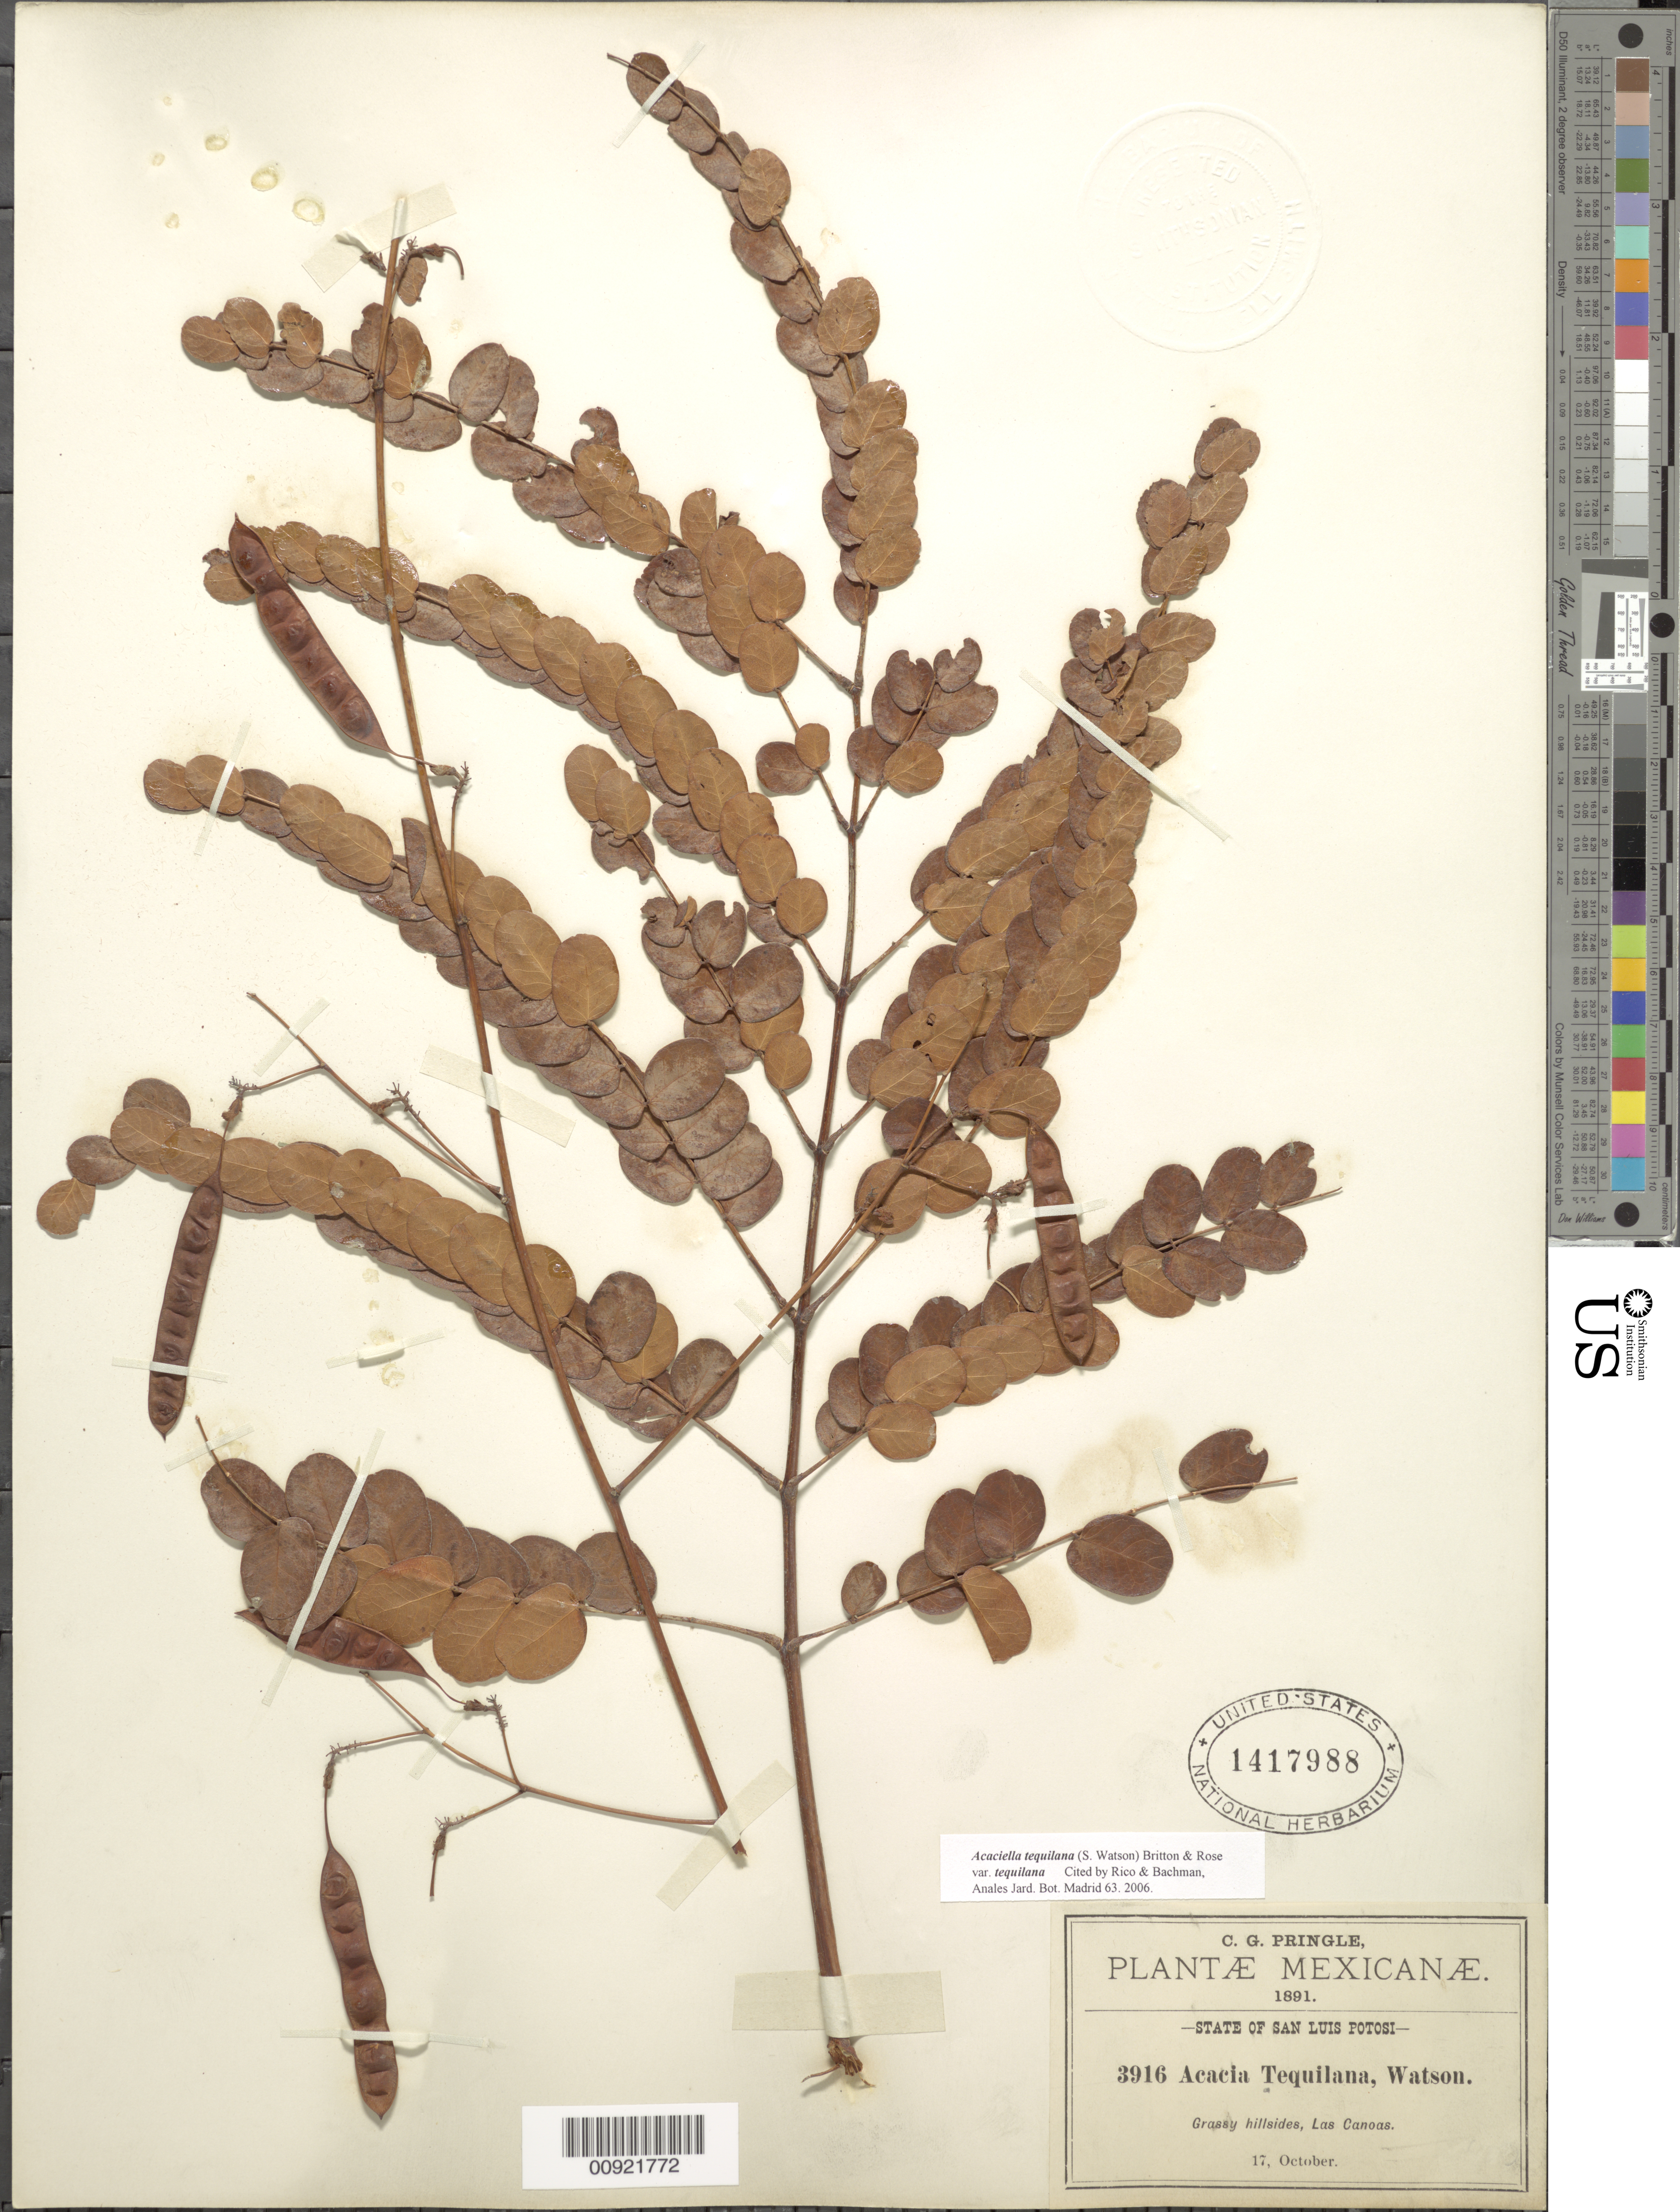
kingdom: Plantae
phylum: Tracheophyta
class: Magnoliopsida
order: Fabales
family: Fabaceae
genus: Acaciella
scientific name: Acaciella tequilana var. tequilana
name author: (S. Watson) Britton & Rose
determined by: Rico, L.; Bachman, --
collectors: C. G. Pringle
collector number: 3916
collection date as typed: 17 Oct 1891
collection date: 1891-10-17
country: Mexico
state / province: San Luis Potosí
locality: Las Canoas, State of San Luis Potosí.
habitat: Grassy hillsides.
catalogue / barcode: US 1417988